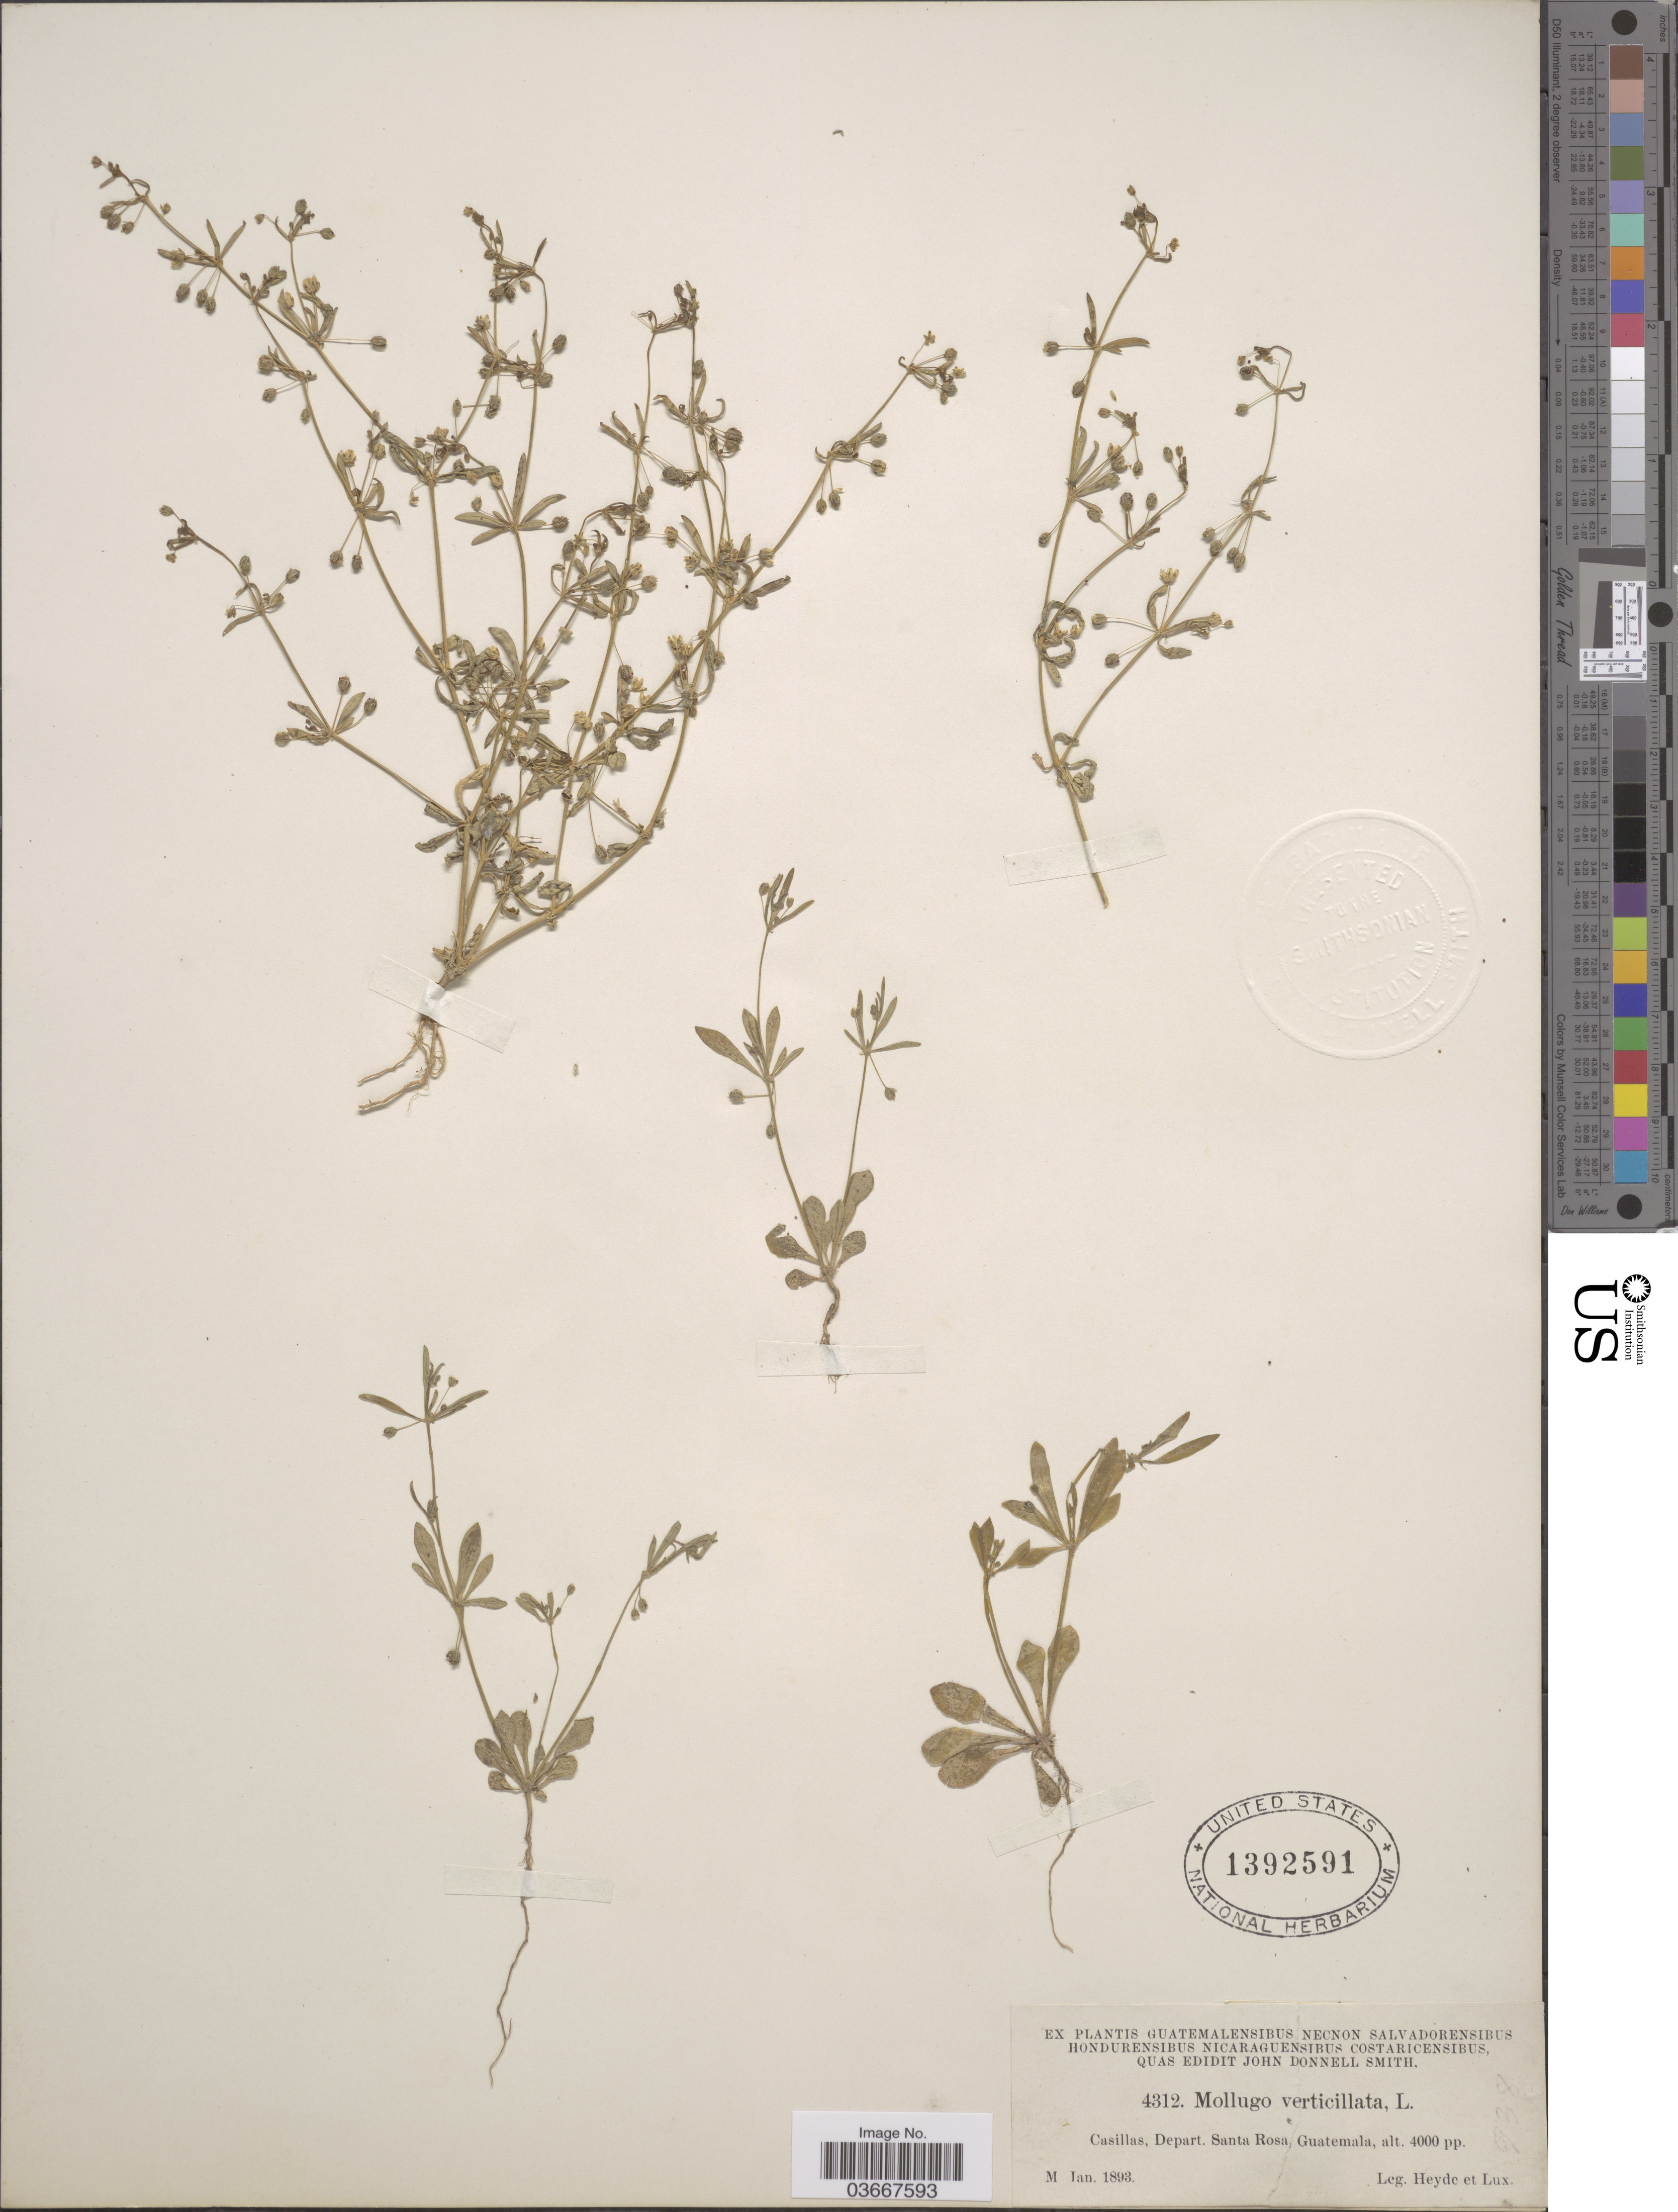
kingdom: Plantae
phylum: Tracheophyta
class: Magnoliopsida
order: Caryophyllales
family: Molluginaceae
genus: Mollugo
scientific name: Mollugo verticillata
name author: L.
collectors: Heyde & Lux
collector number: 4312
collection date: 1893-01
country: Guatemala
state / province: Santa Rosa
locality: Casillas, Depart. Santa Rosa.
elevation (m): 1219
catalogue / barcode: US 1392591